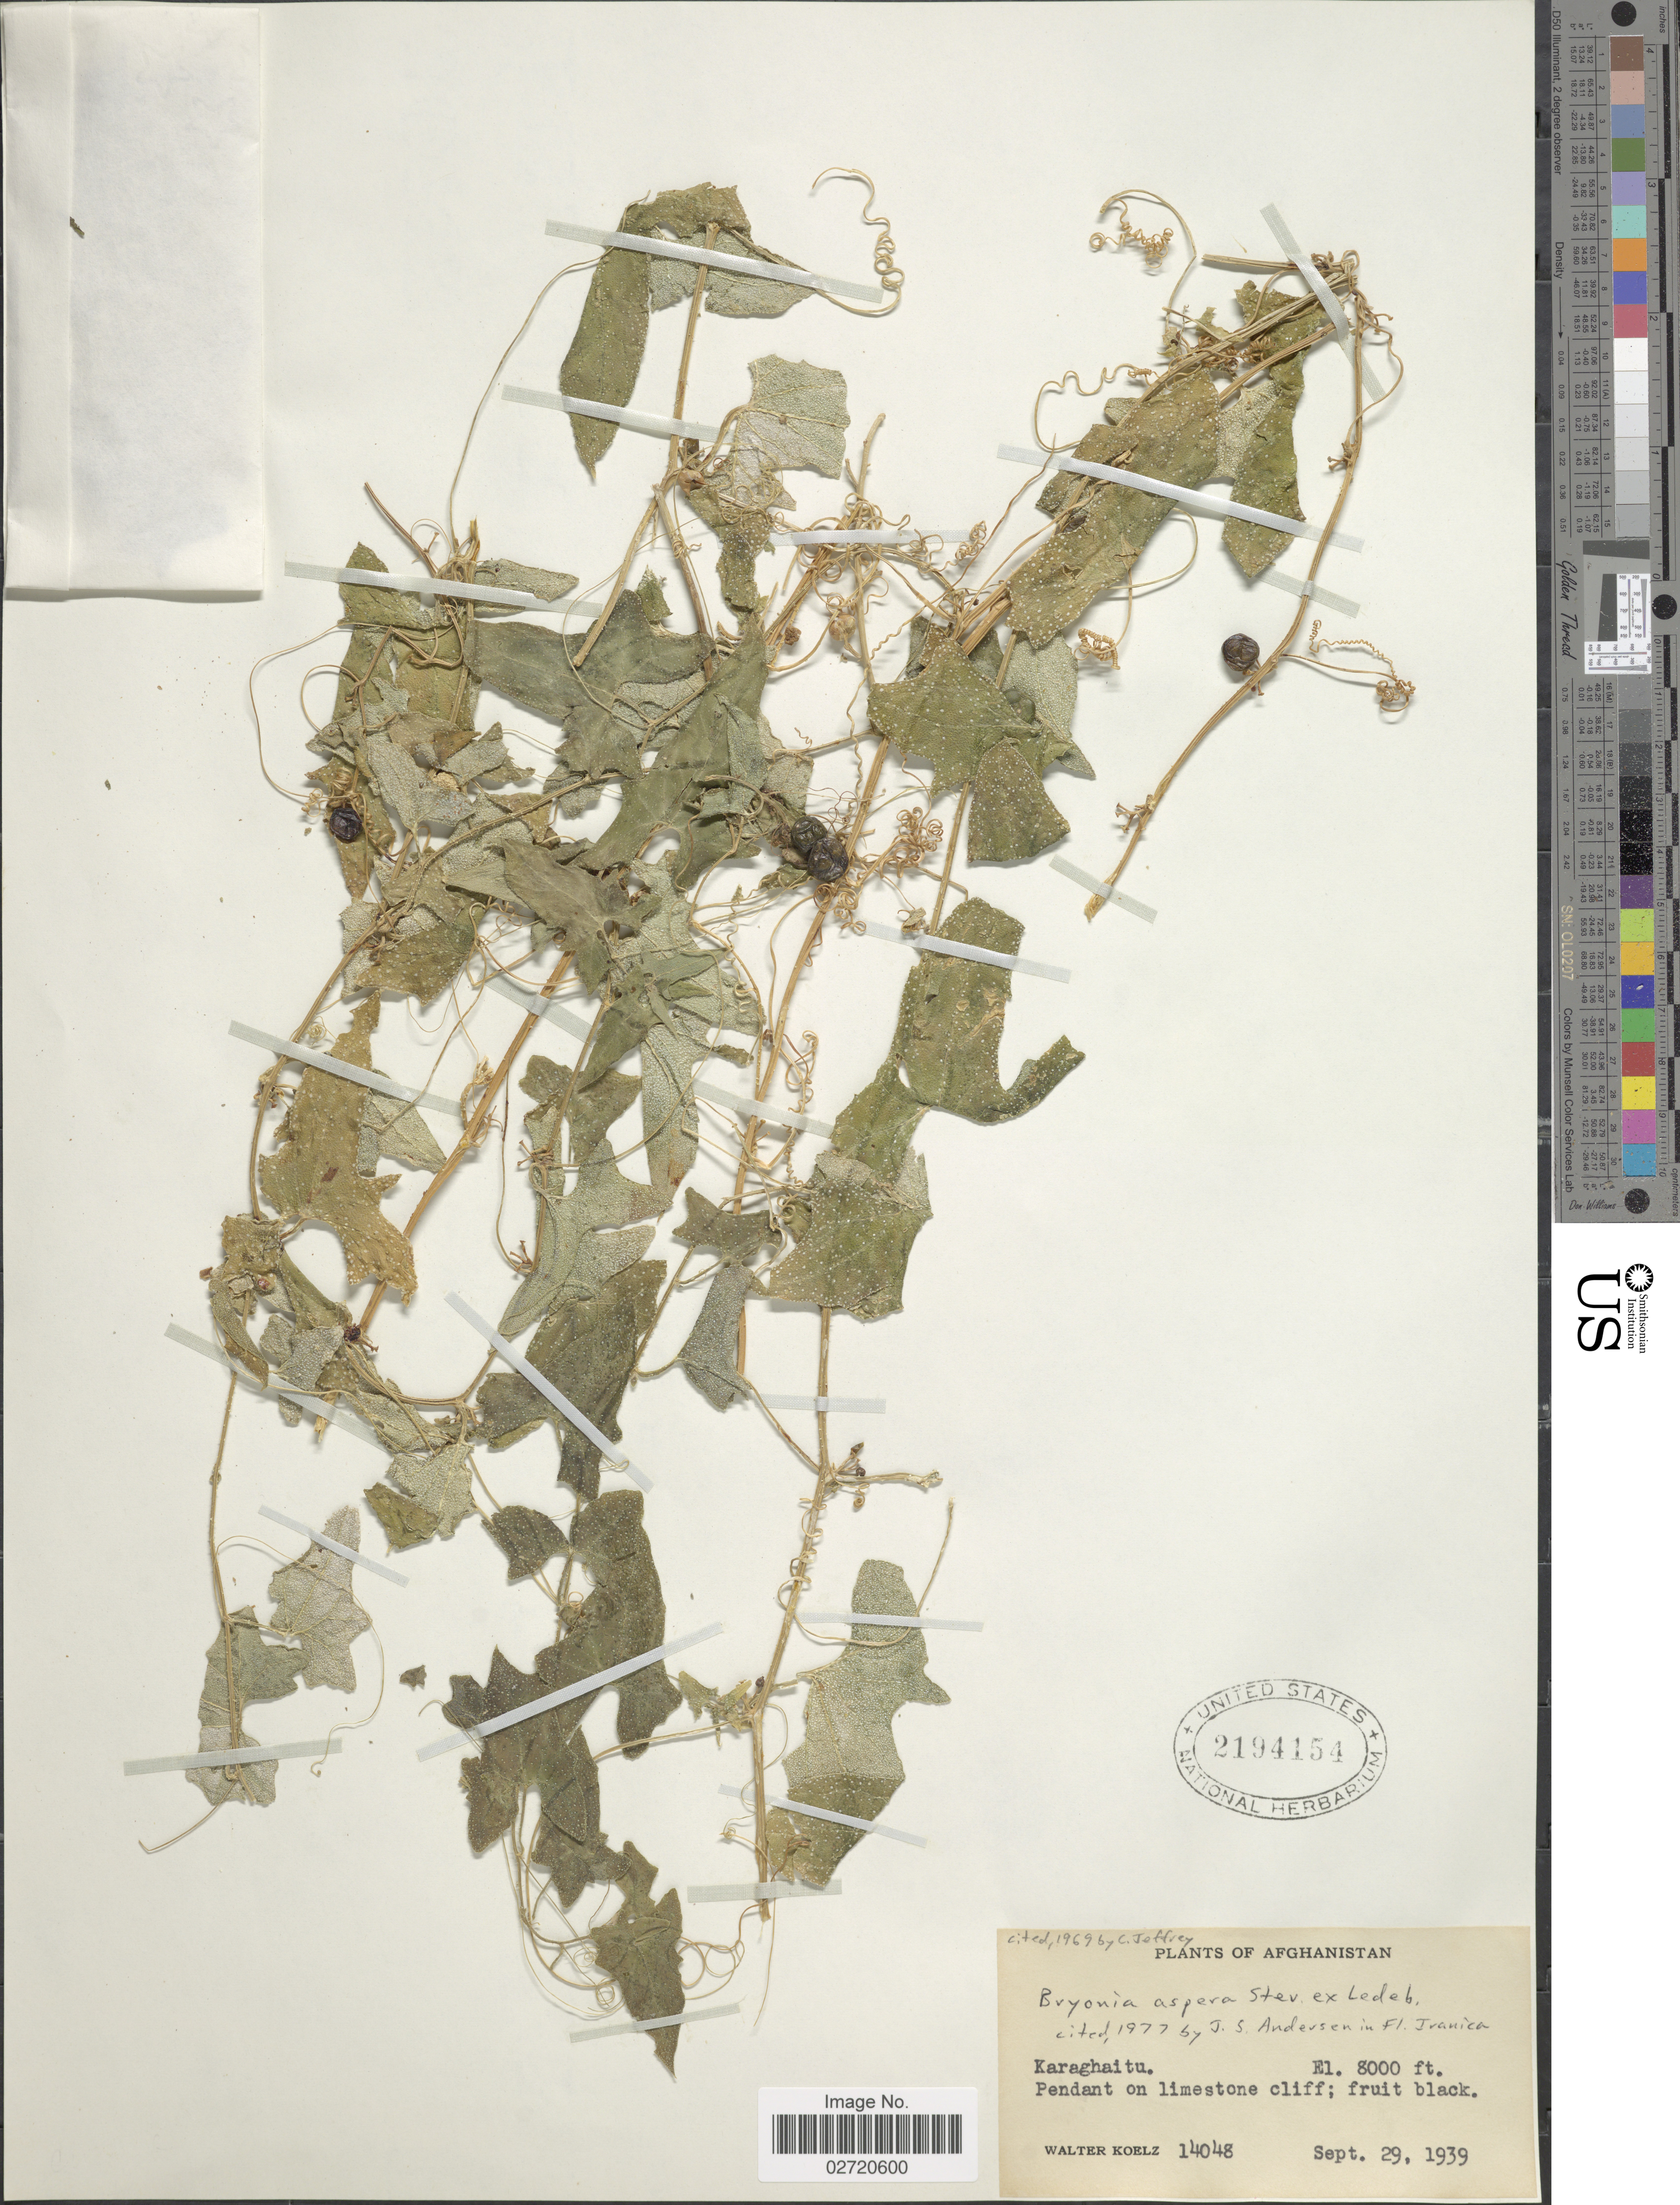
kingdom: Plantae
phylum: Tracheophyta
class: Magnoliopsida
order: Cucurbitales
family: Cucurbitaceae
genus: Bryonia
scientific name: Bryonia aspera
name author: Steven ex Ledeb.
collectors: W. N. Koelz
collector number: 14048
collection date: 1939-09-29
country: Afghanistan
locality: Karaghaitu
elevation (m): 2438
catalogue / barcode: US 2194154